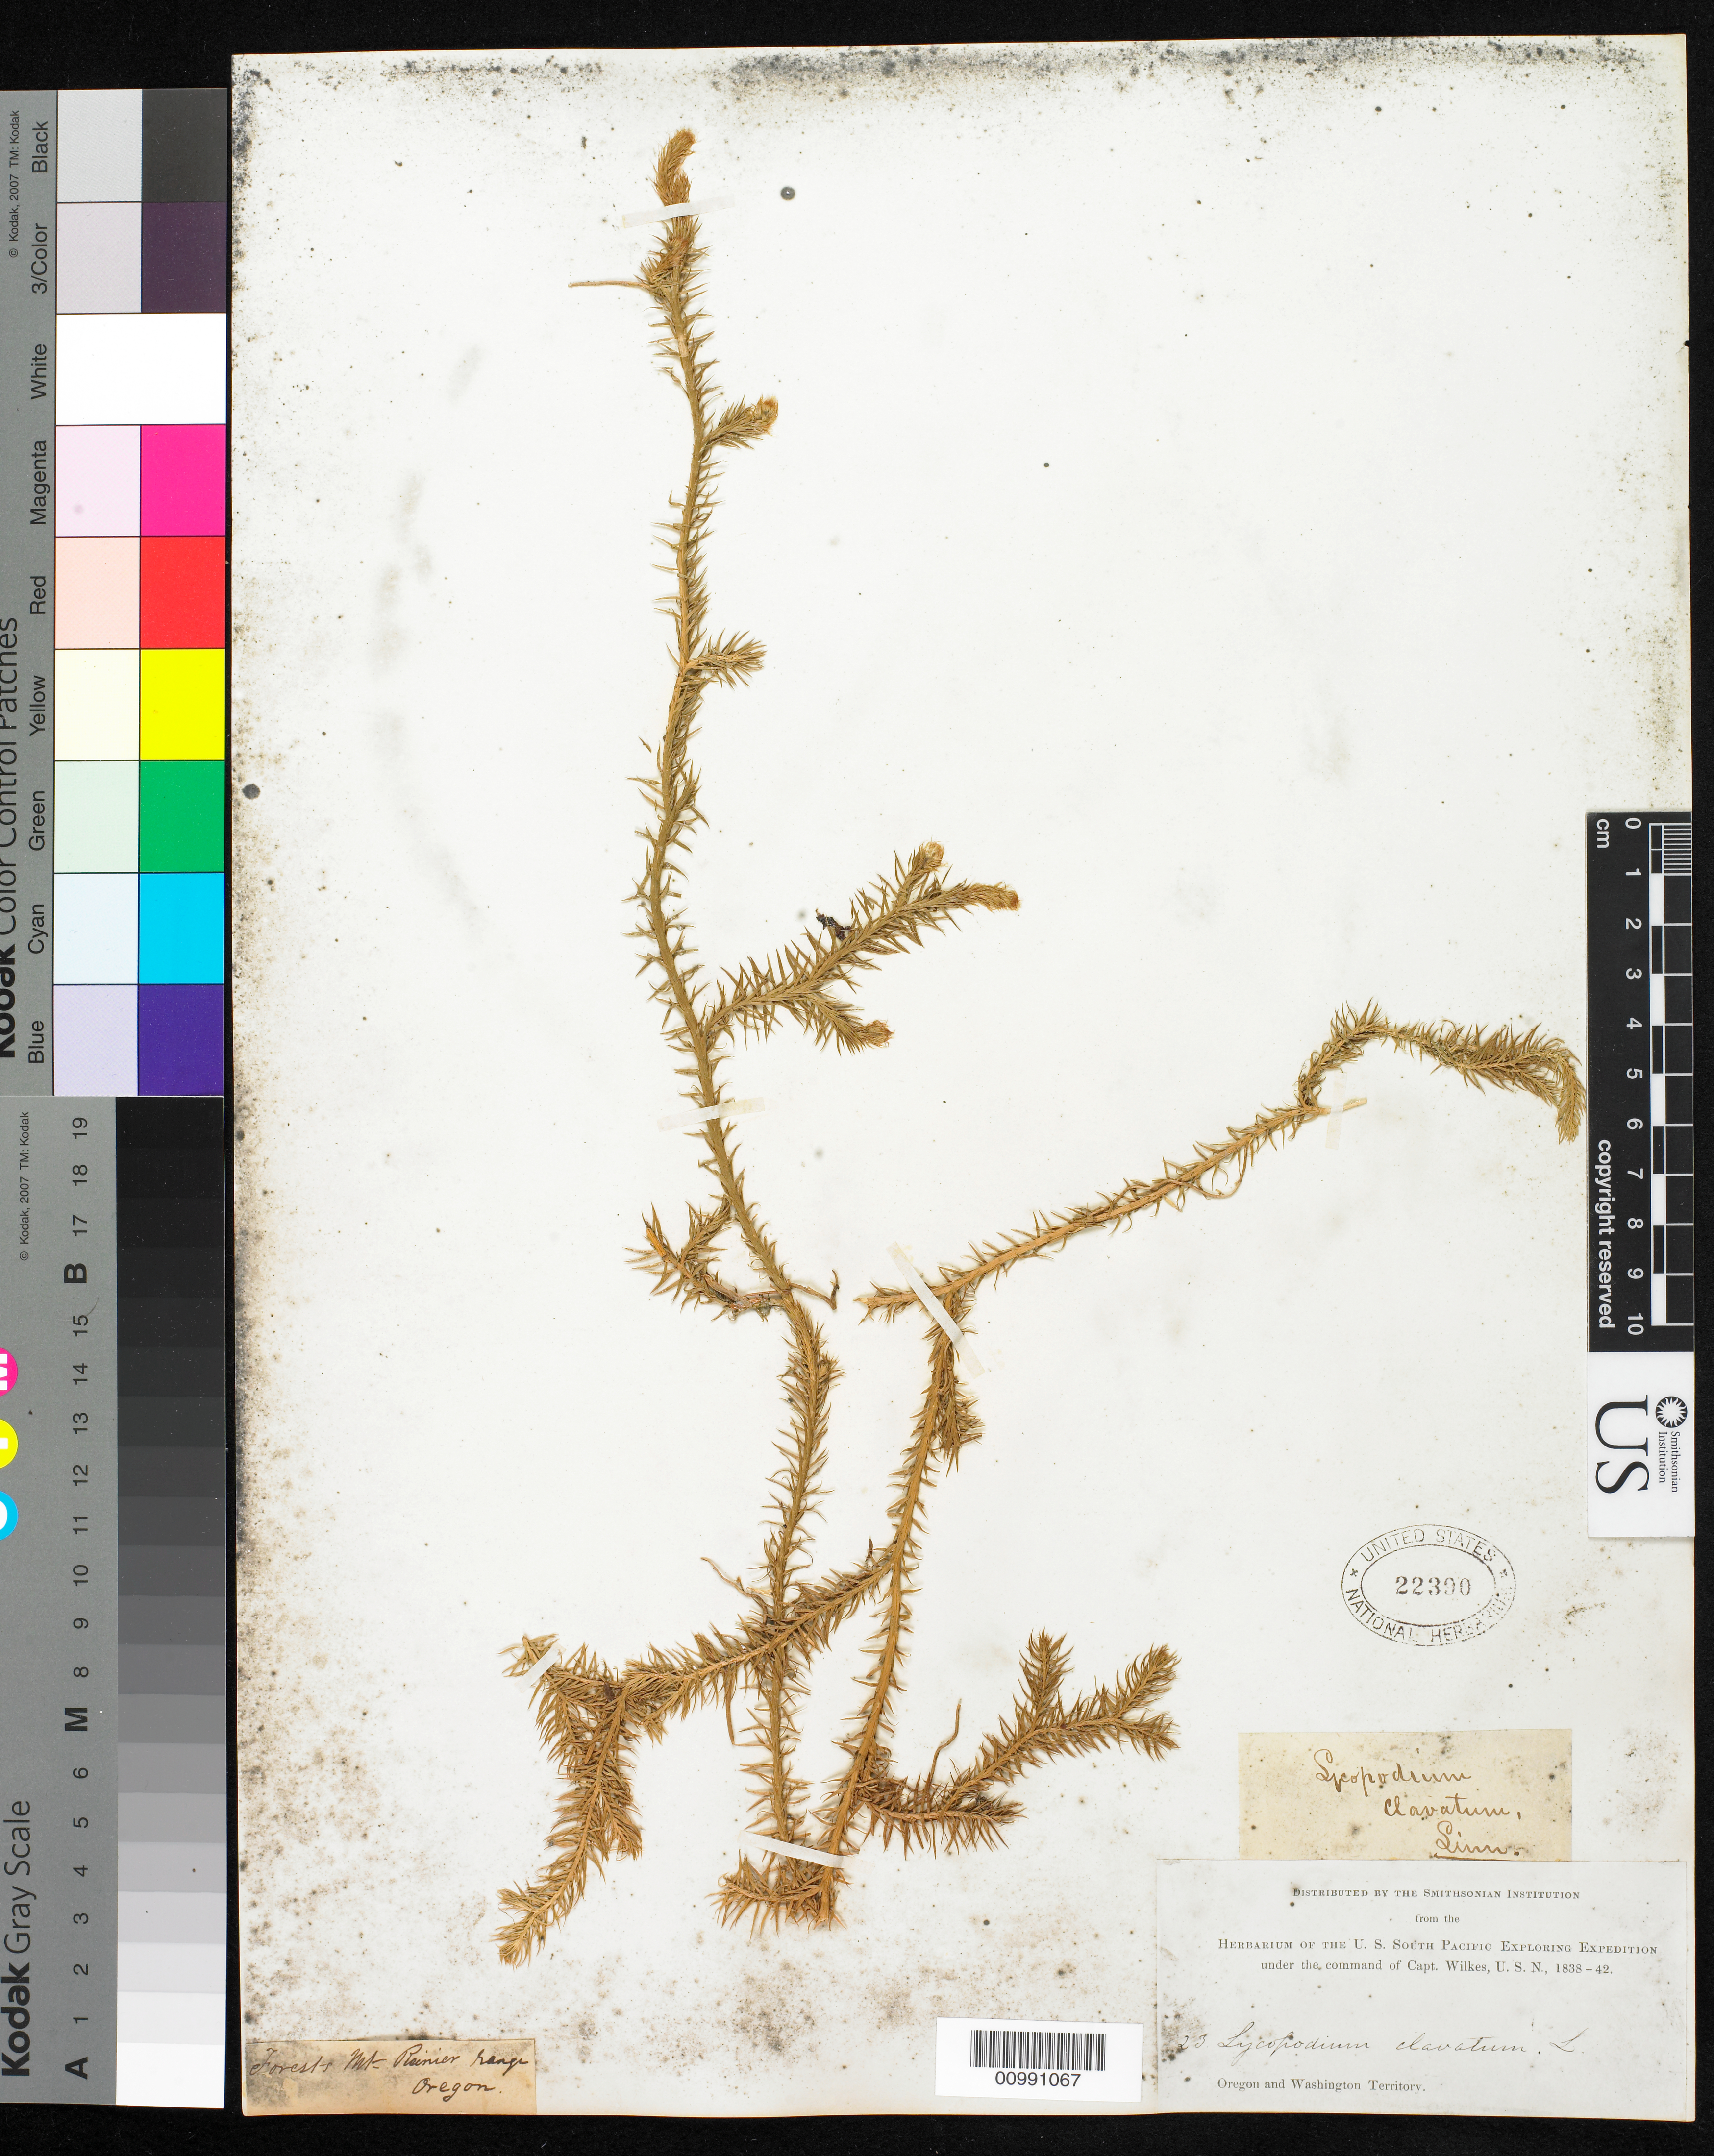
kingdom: Plantae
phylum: Tracheophyta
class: Lycopodiopsida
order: Lycopodiales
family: Lycopodiaceae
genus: Lycopodium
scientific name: Lycopodium clavatum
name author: L.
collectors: Wilkes Explor. Exped.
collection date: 1838/1842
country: United States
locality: Oregon and Washington Territory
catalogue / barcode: US 22390